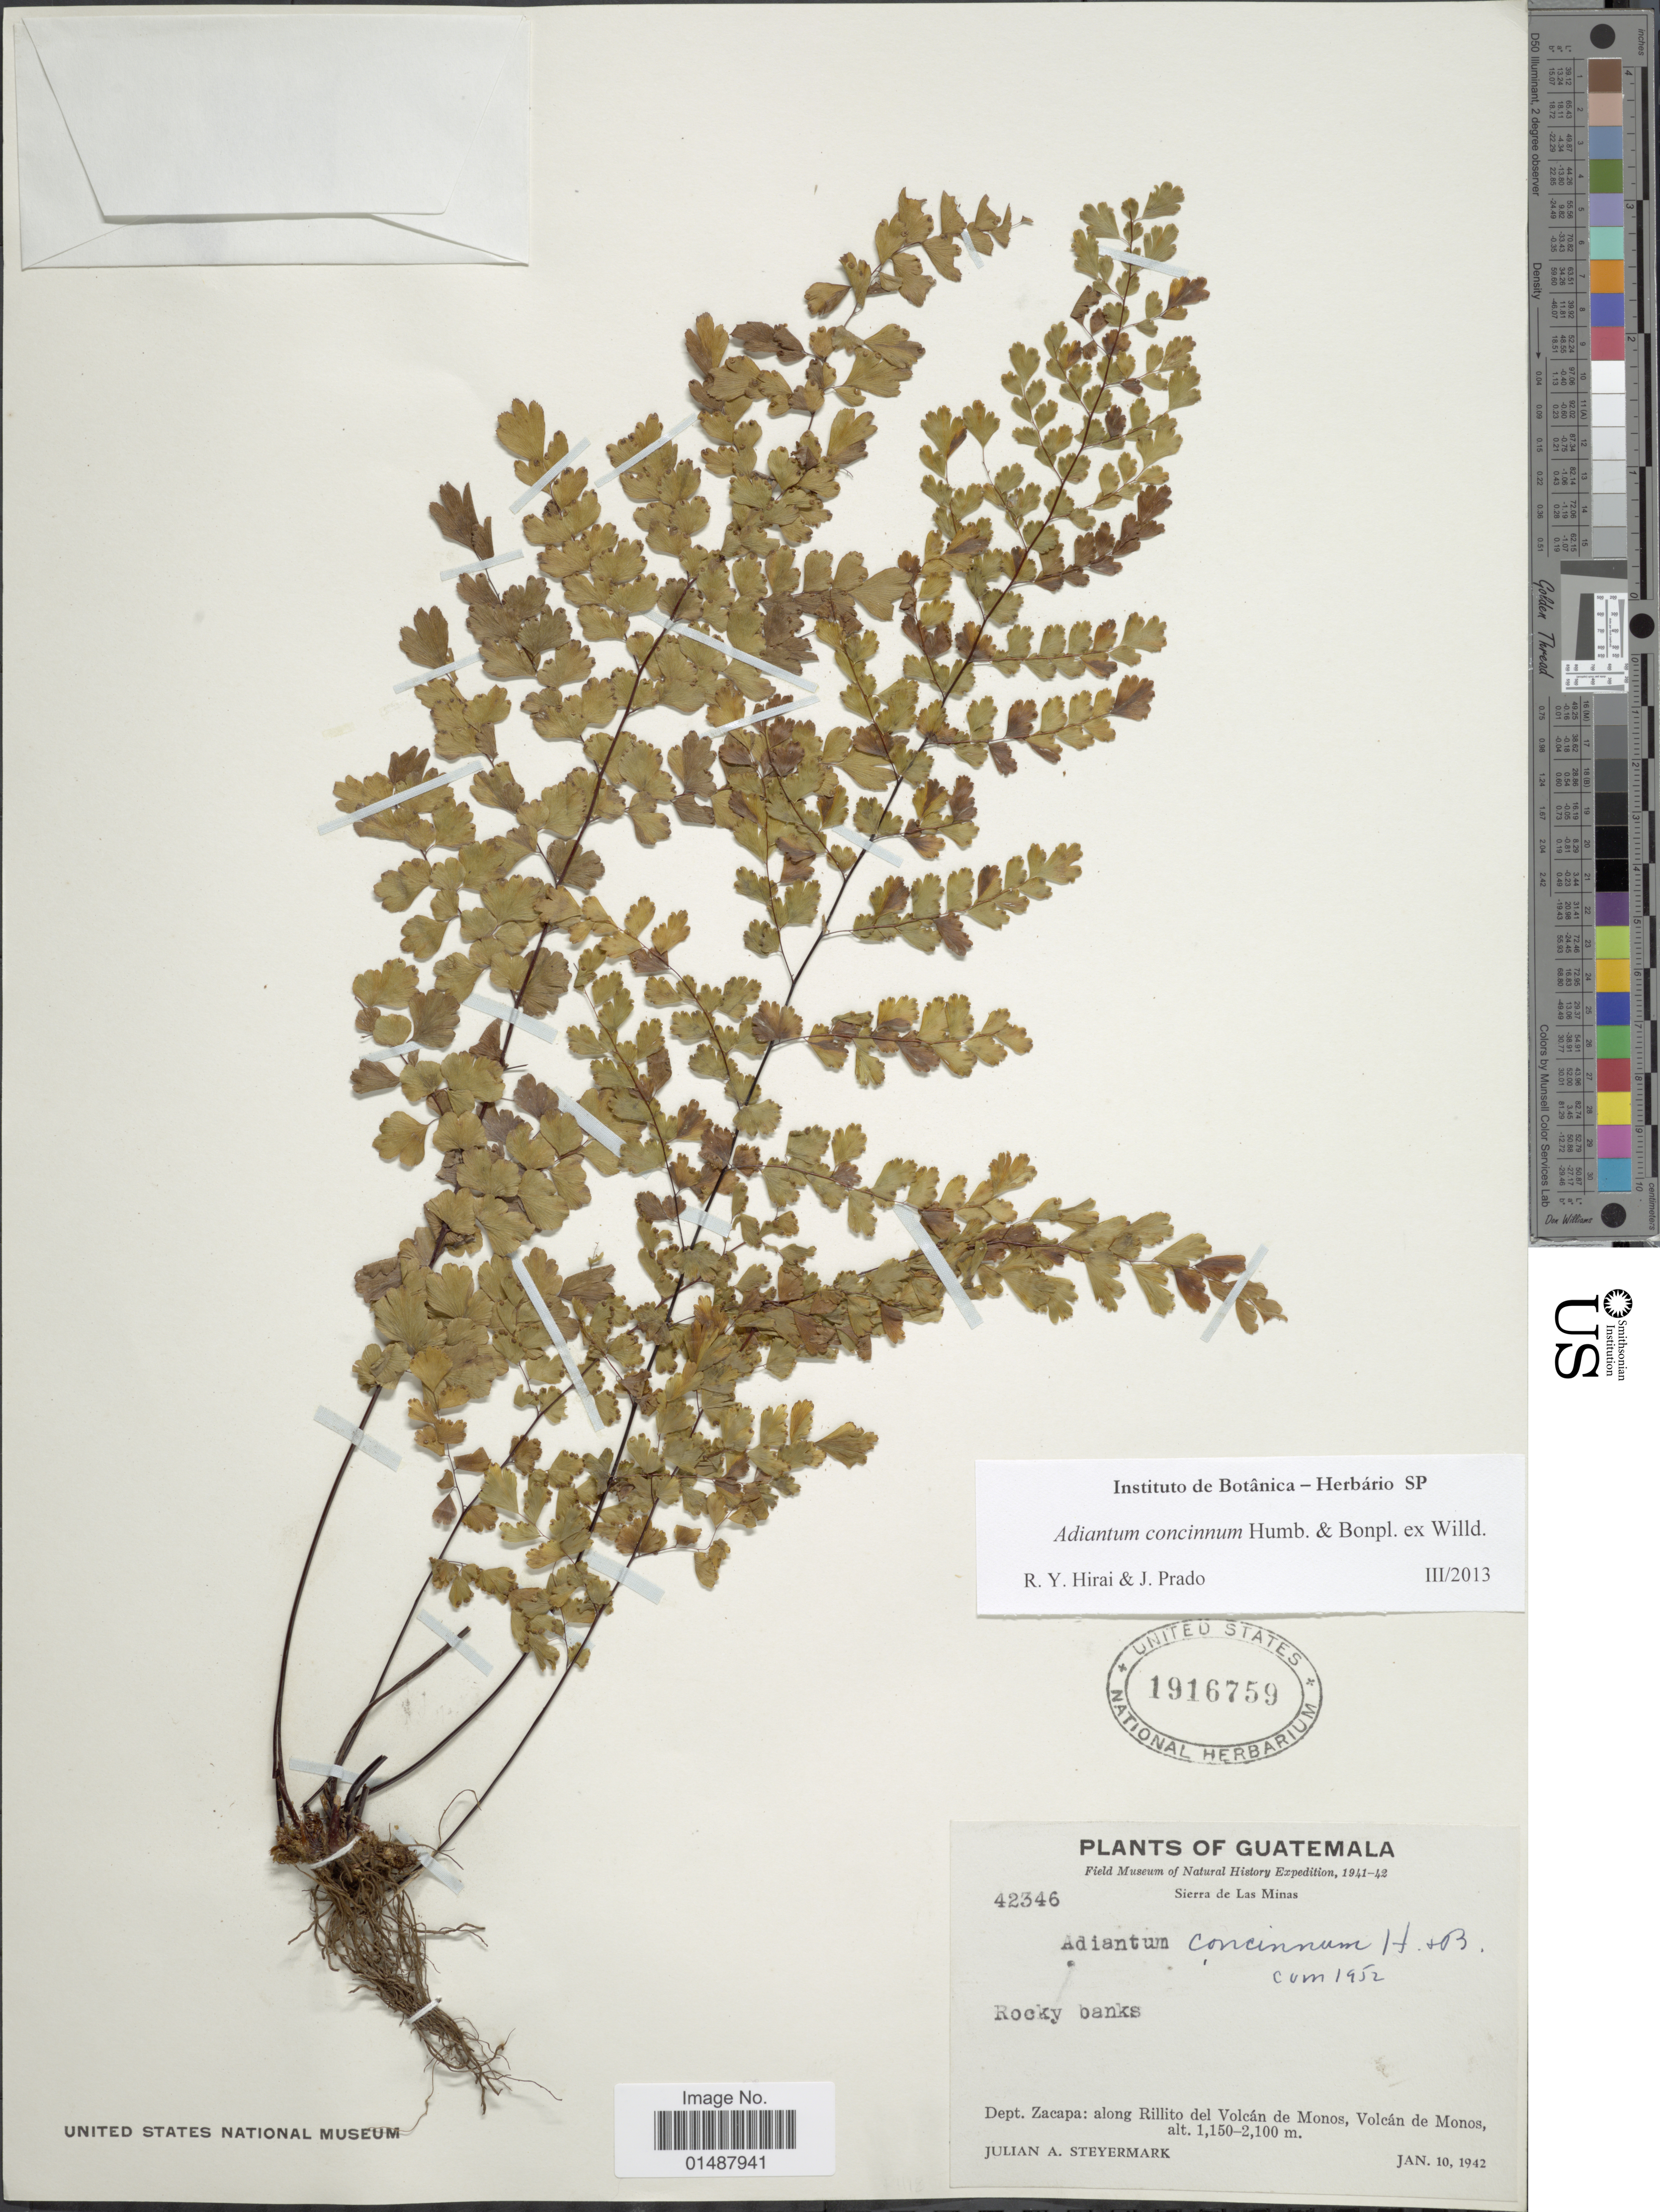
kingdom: Plantae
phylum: Tracheophyta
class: Polypodiopsida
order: Polypodiales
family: Pteridaceae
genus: Adiantum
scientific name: Adiantum concinnum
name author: Humb. & Bonpl. ex Willd.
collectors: J. Steyermark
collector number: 42346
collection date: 1942-01-10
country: Guatemala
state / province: Zacapa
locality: Sierra de Las Minas. Along Rillito del Volcan de Monos, Volcan de Monos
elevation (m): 1150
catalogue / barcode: US 1916759